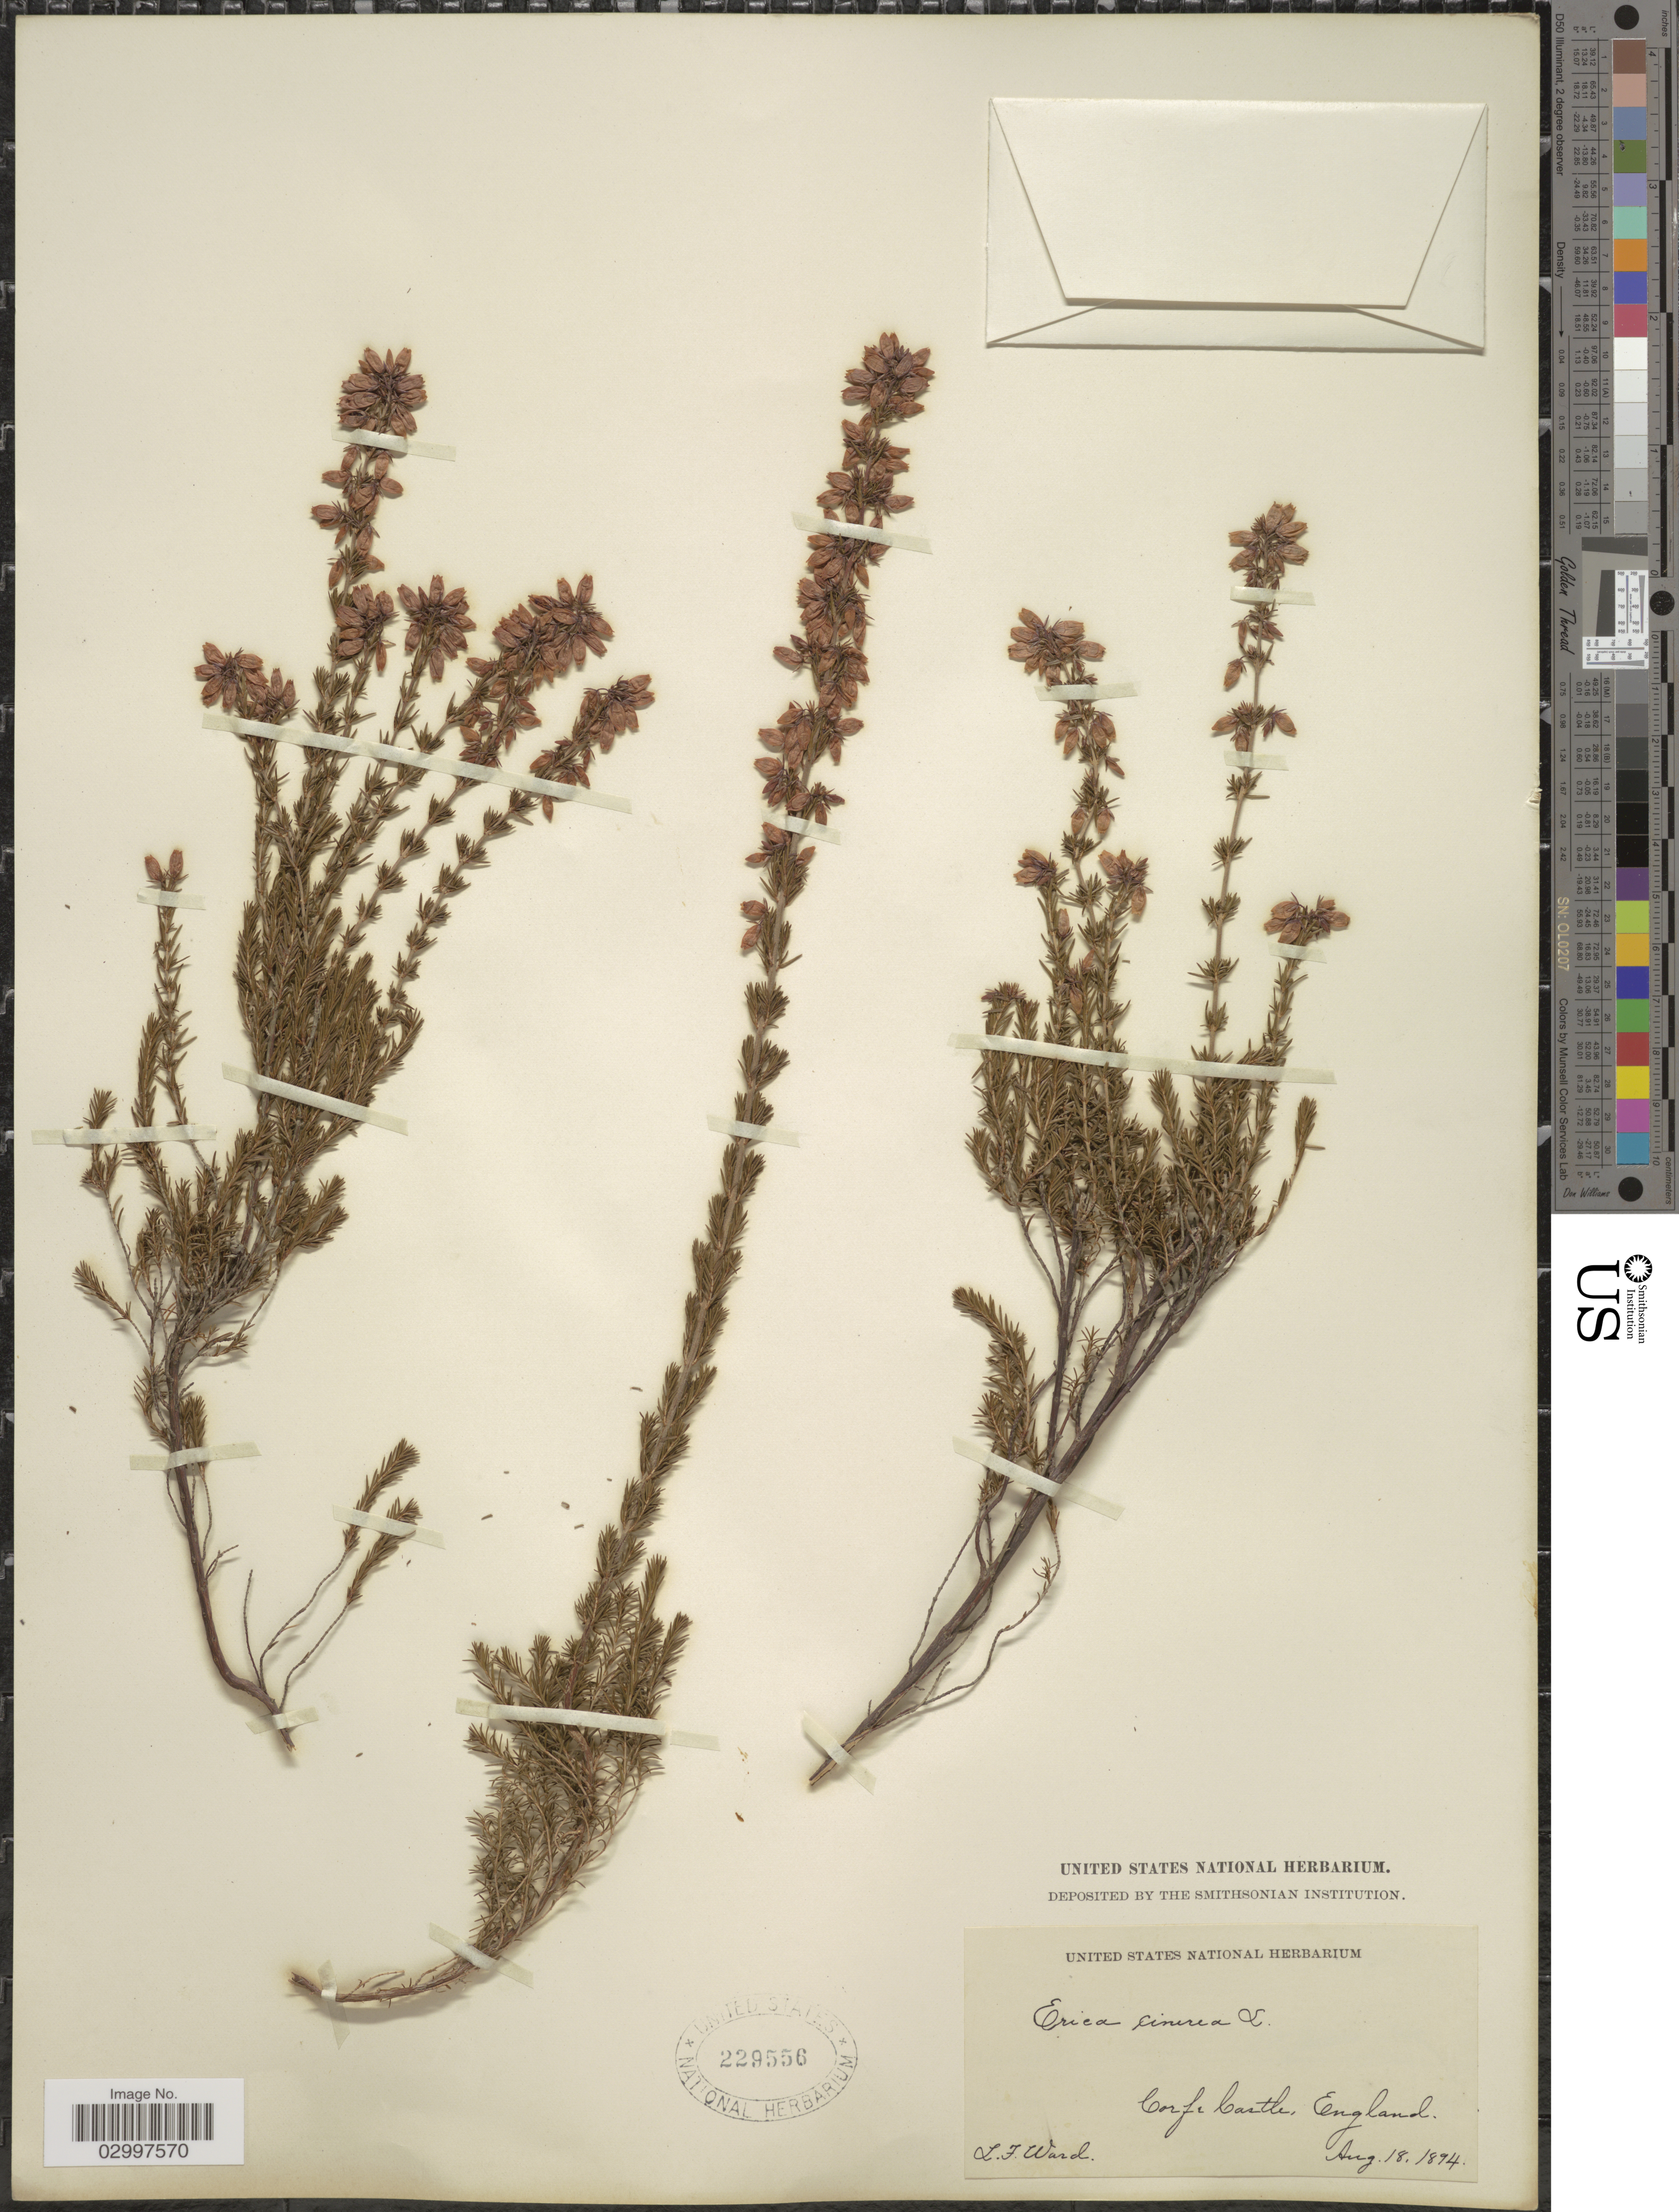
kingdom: Plantae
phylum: Tracheophyta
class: Magnoliopsida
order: Ericales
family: Ericaceae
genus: Erica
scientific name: Erica cinerea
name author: L.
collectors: L. Ward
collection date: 1894-08-18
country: United Kingdom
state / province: England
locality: Corfe Castle.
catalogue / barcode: US 229556